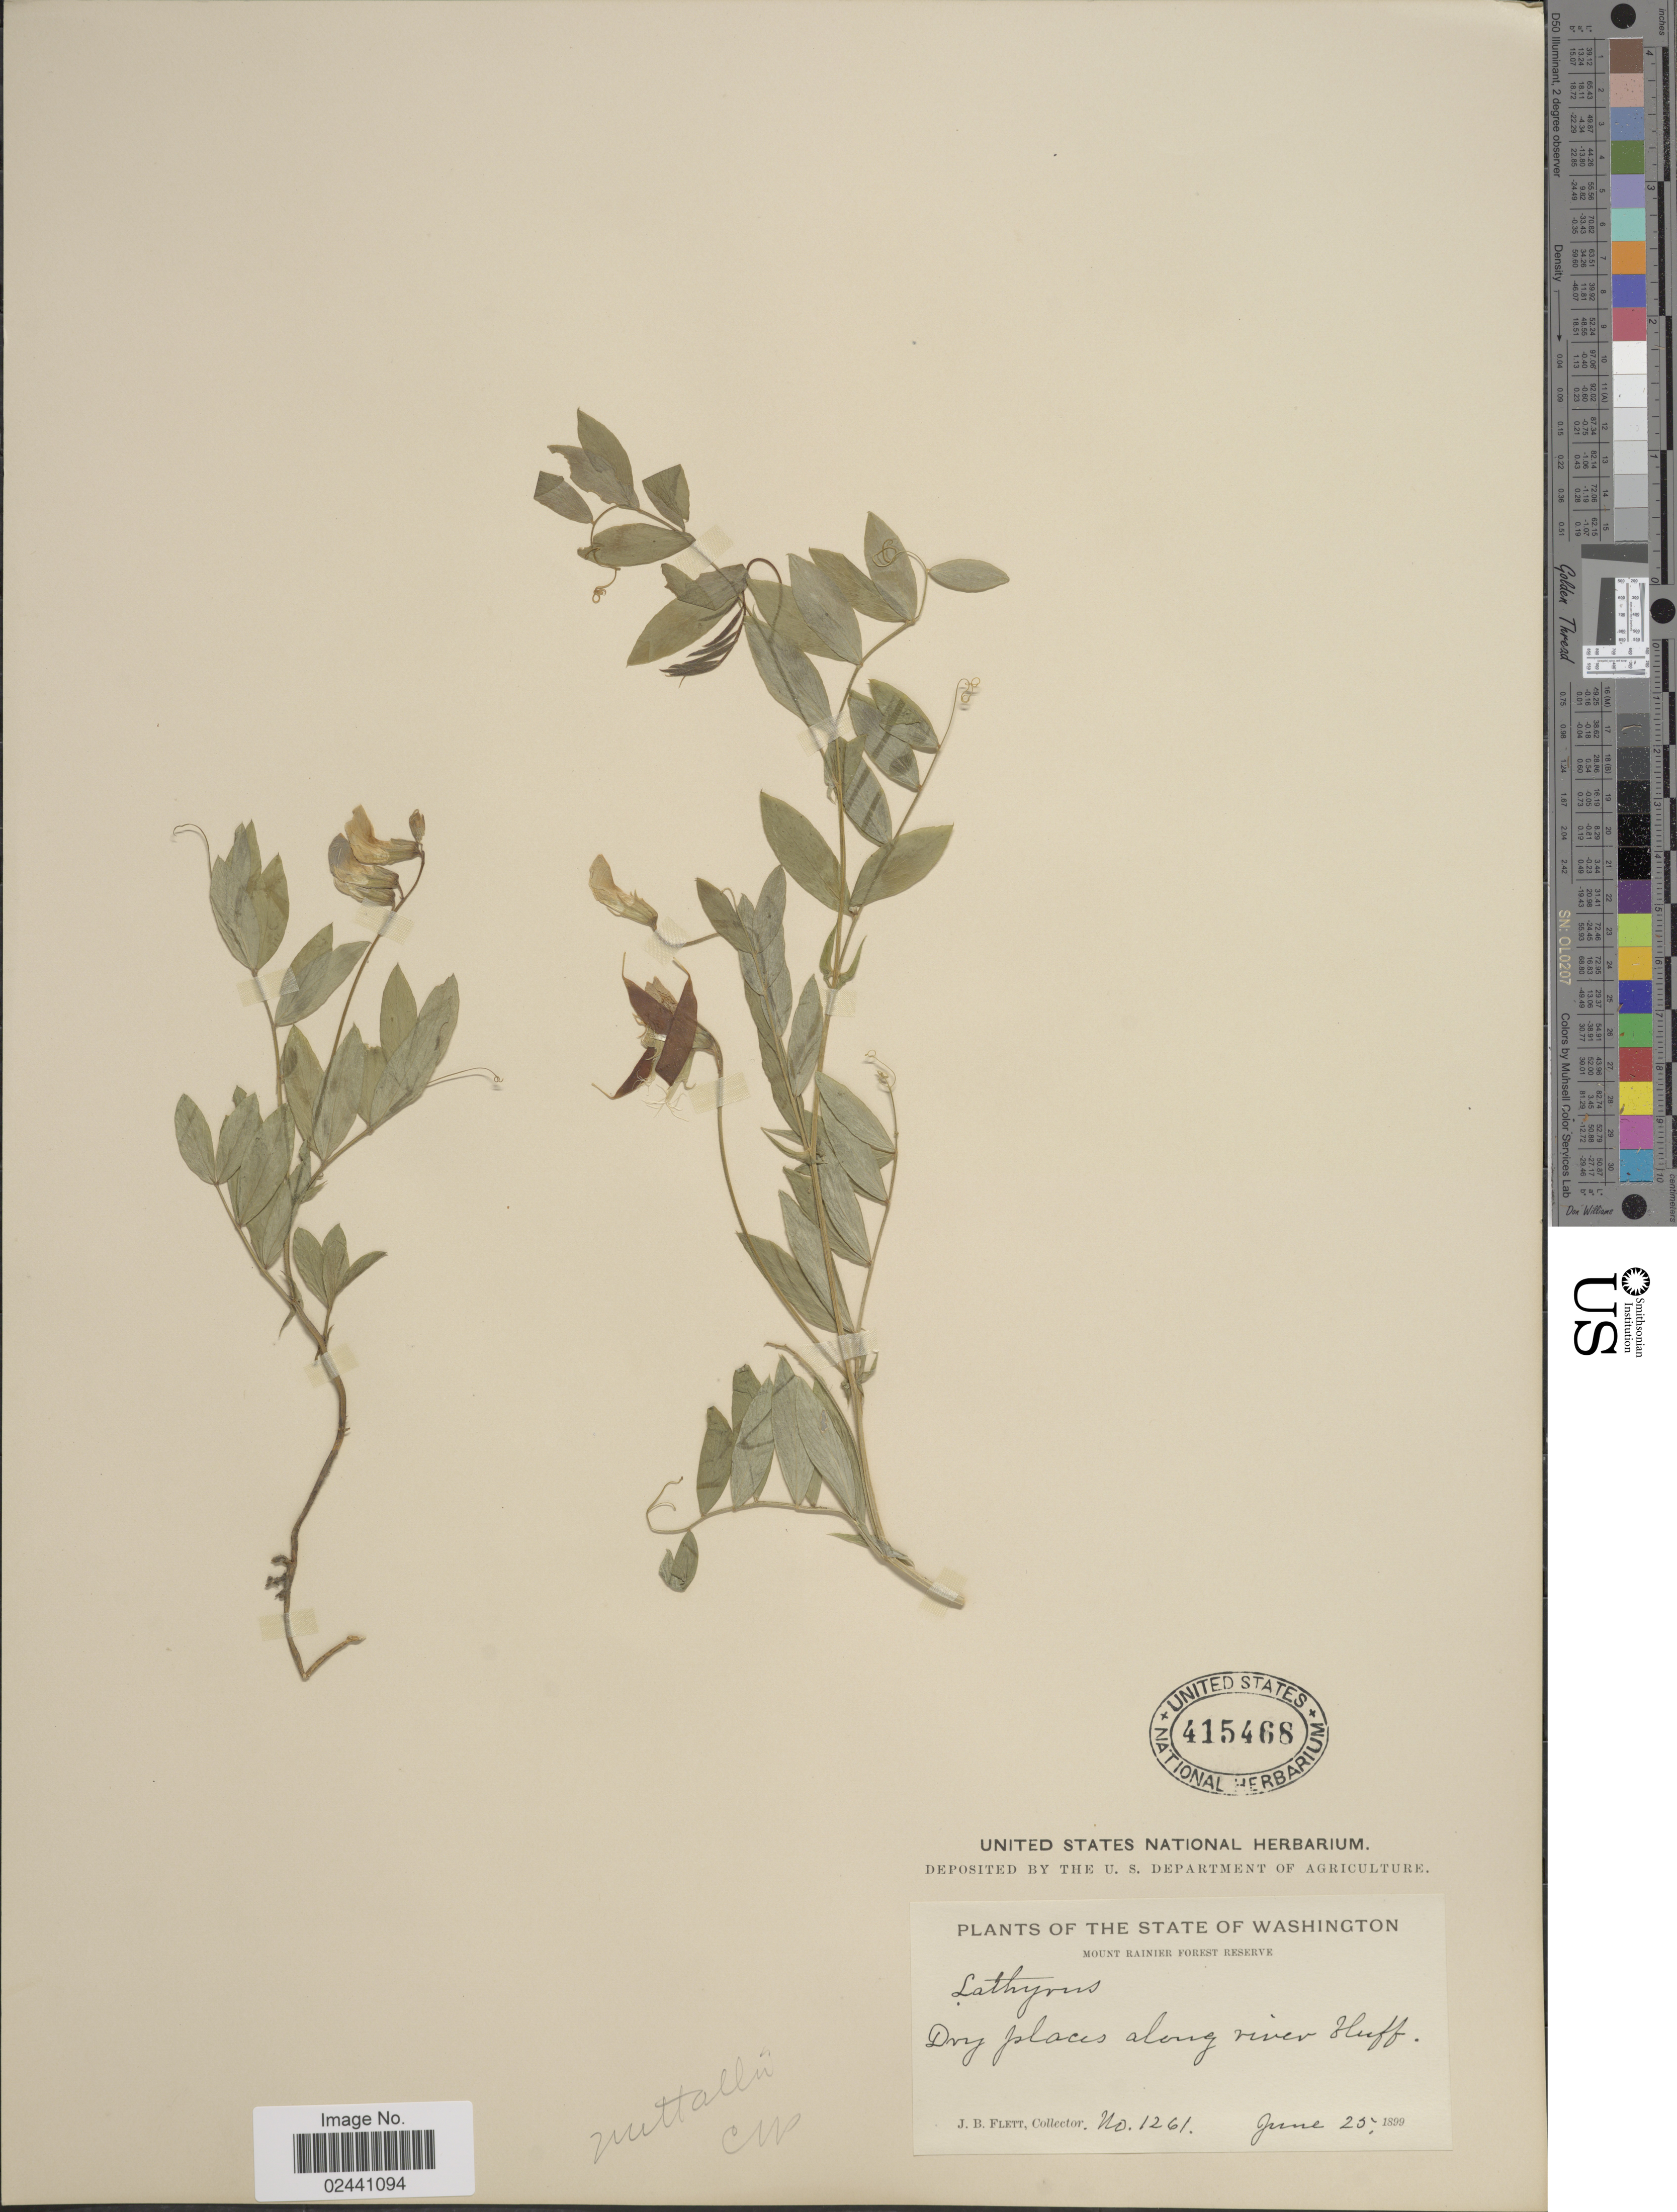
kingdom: Plantae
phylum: Tracheophyta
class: Magnoliopsida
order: Fabales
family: Fabaceae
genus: Lathyrus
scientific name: Lathyrus nuttallii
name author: S. Watson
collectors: J. Flett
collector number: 1261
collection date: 1899-06-25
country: United States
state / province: Washington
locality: Mount Rainier Forest Reserve, along river bluff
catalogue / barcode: US 415468